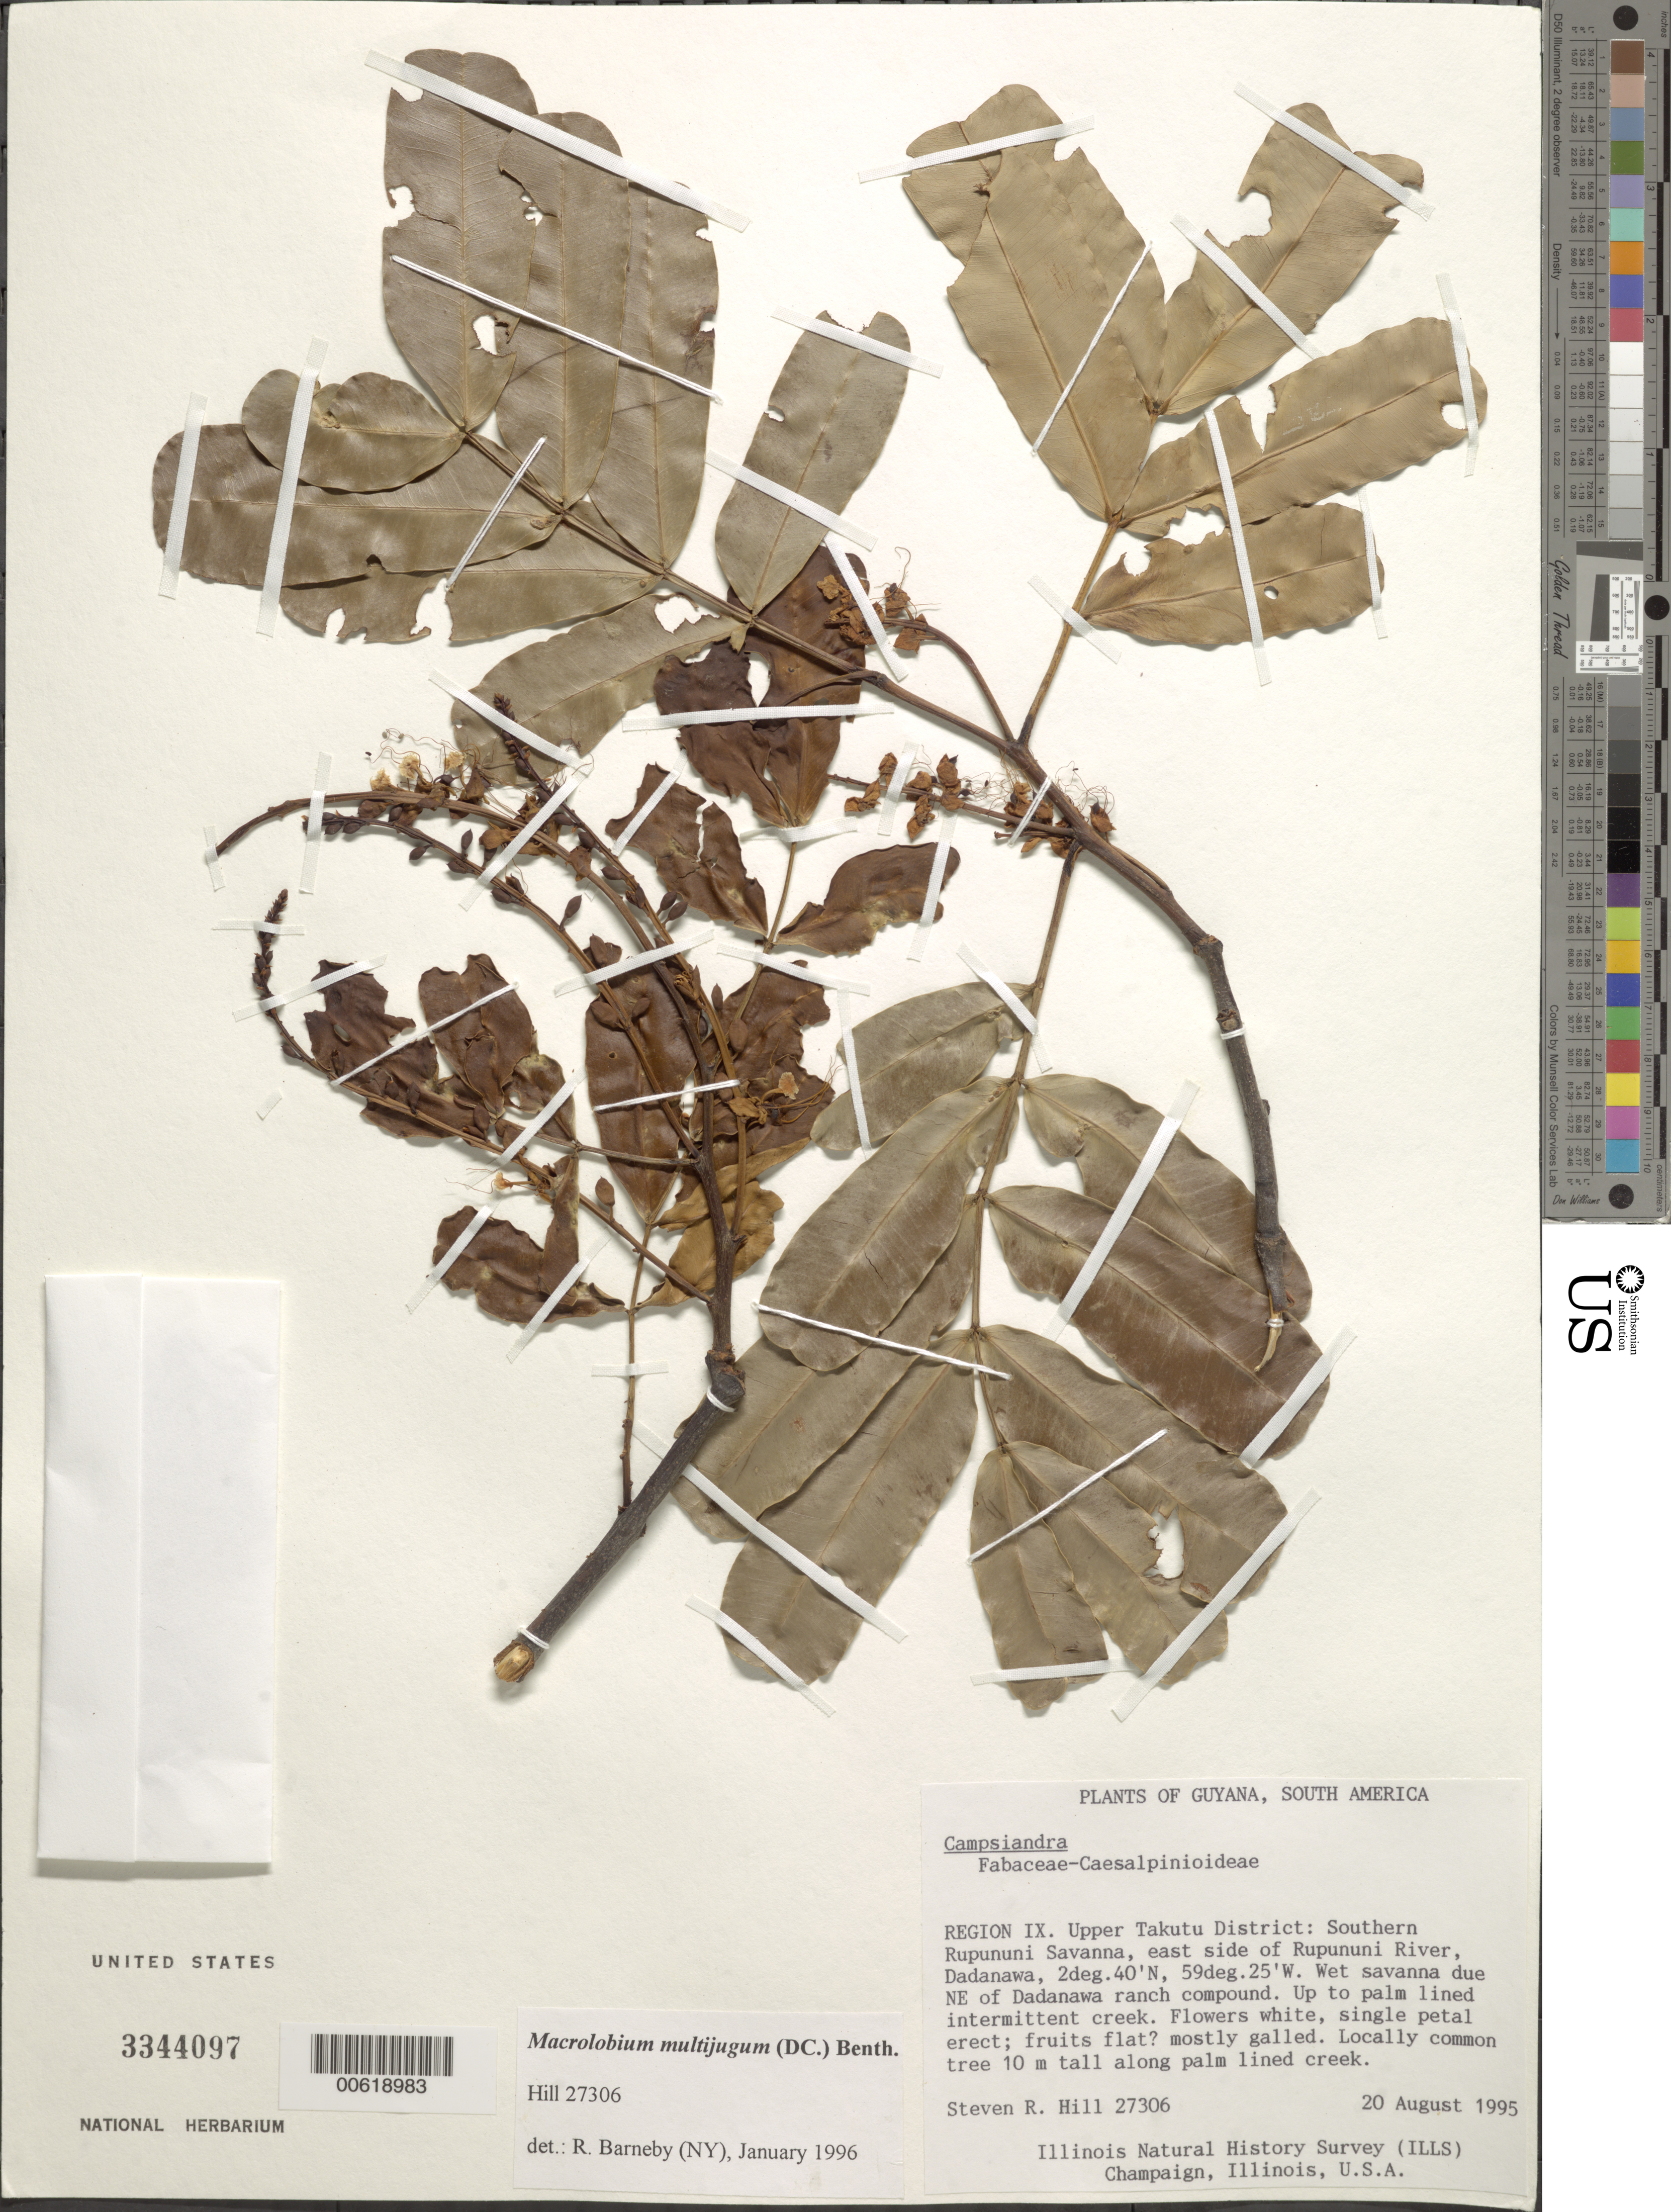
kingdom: Plantae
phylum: Tracheophyta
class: Magnoliopsida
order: Fabales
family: Fabaceae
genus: Macrolobium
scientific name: Macrolobium multijugum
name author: (DC.) Benth.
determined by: Barneby, Rupert C., (NY)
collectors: S. R. Hill, C. N. Horn & J. H. Wiersema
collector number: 27306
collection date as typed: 20-Aug-95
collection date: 1995-08-20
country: Guyana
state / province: U. Takutu-U. Essequibo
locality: Dadanawa, southern Rupununi Savanna, E side of Rupununi R.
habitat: Wet savanna. Along palm lined creek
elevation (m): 110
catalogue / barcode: US 3344097